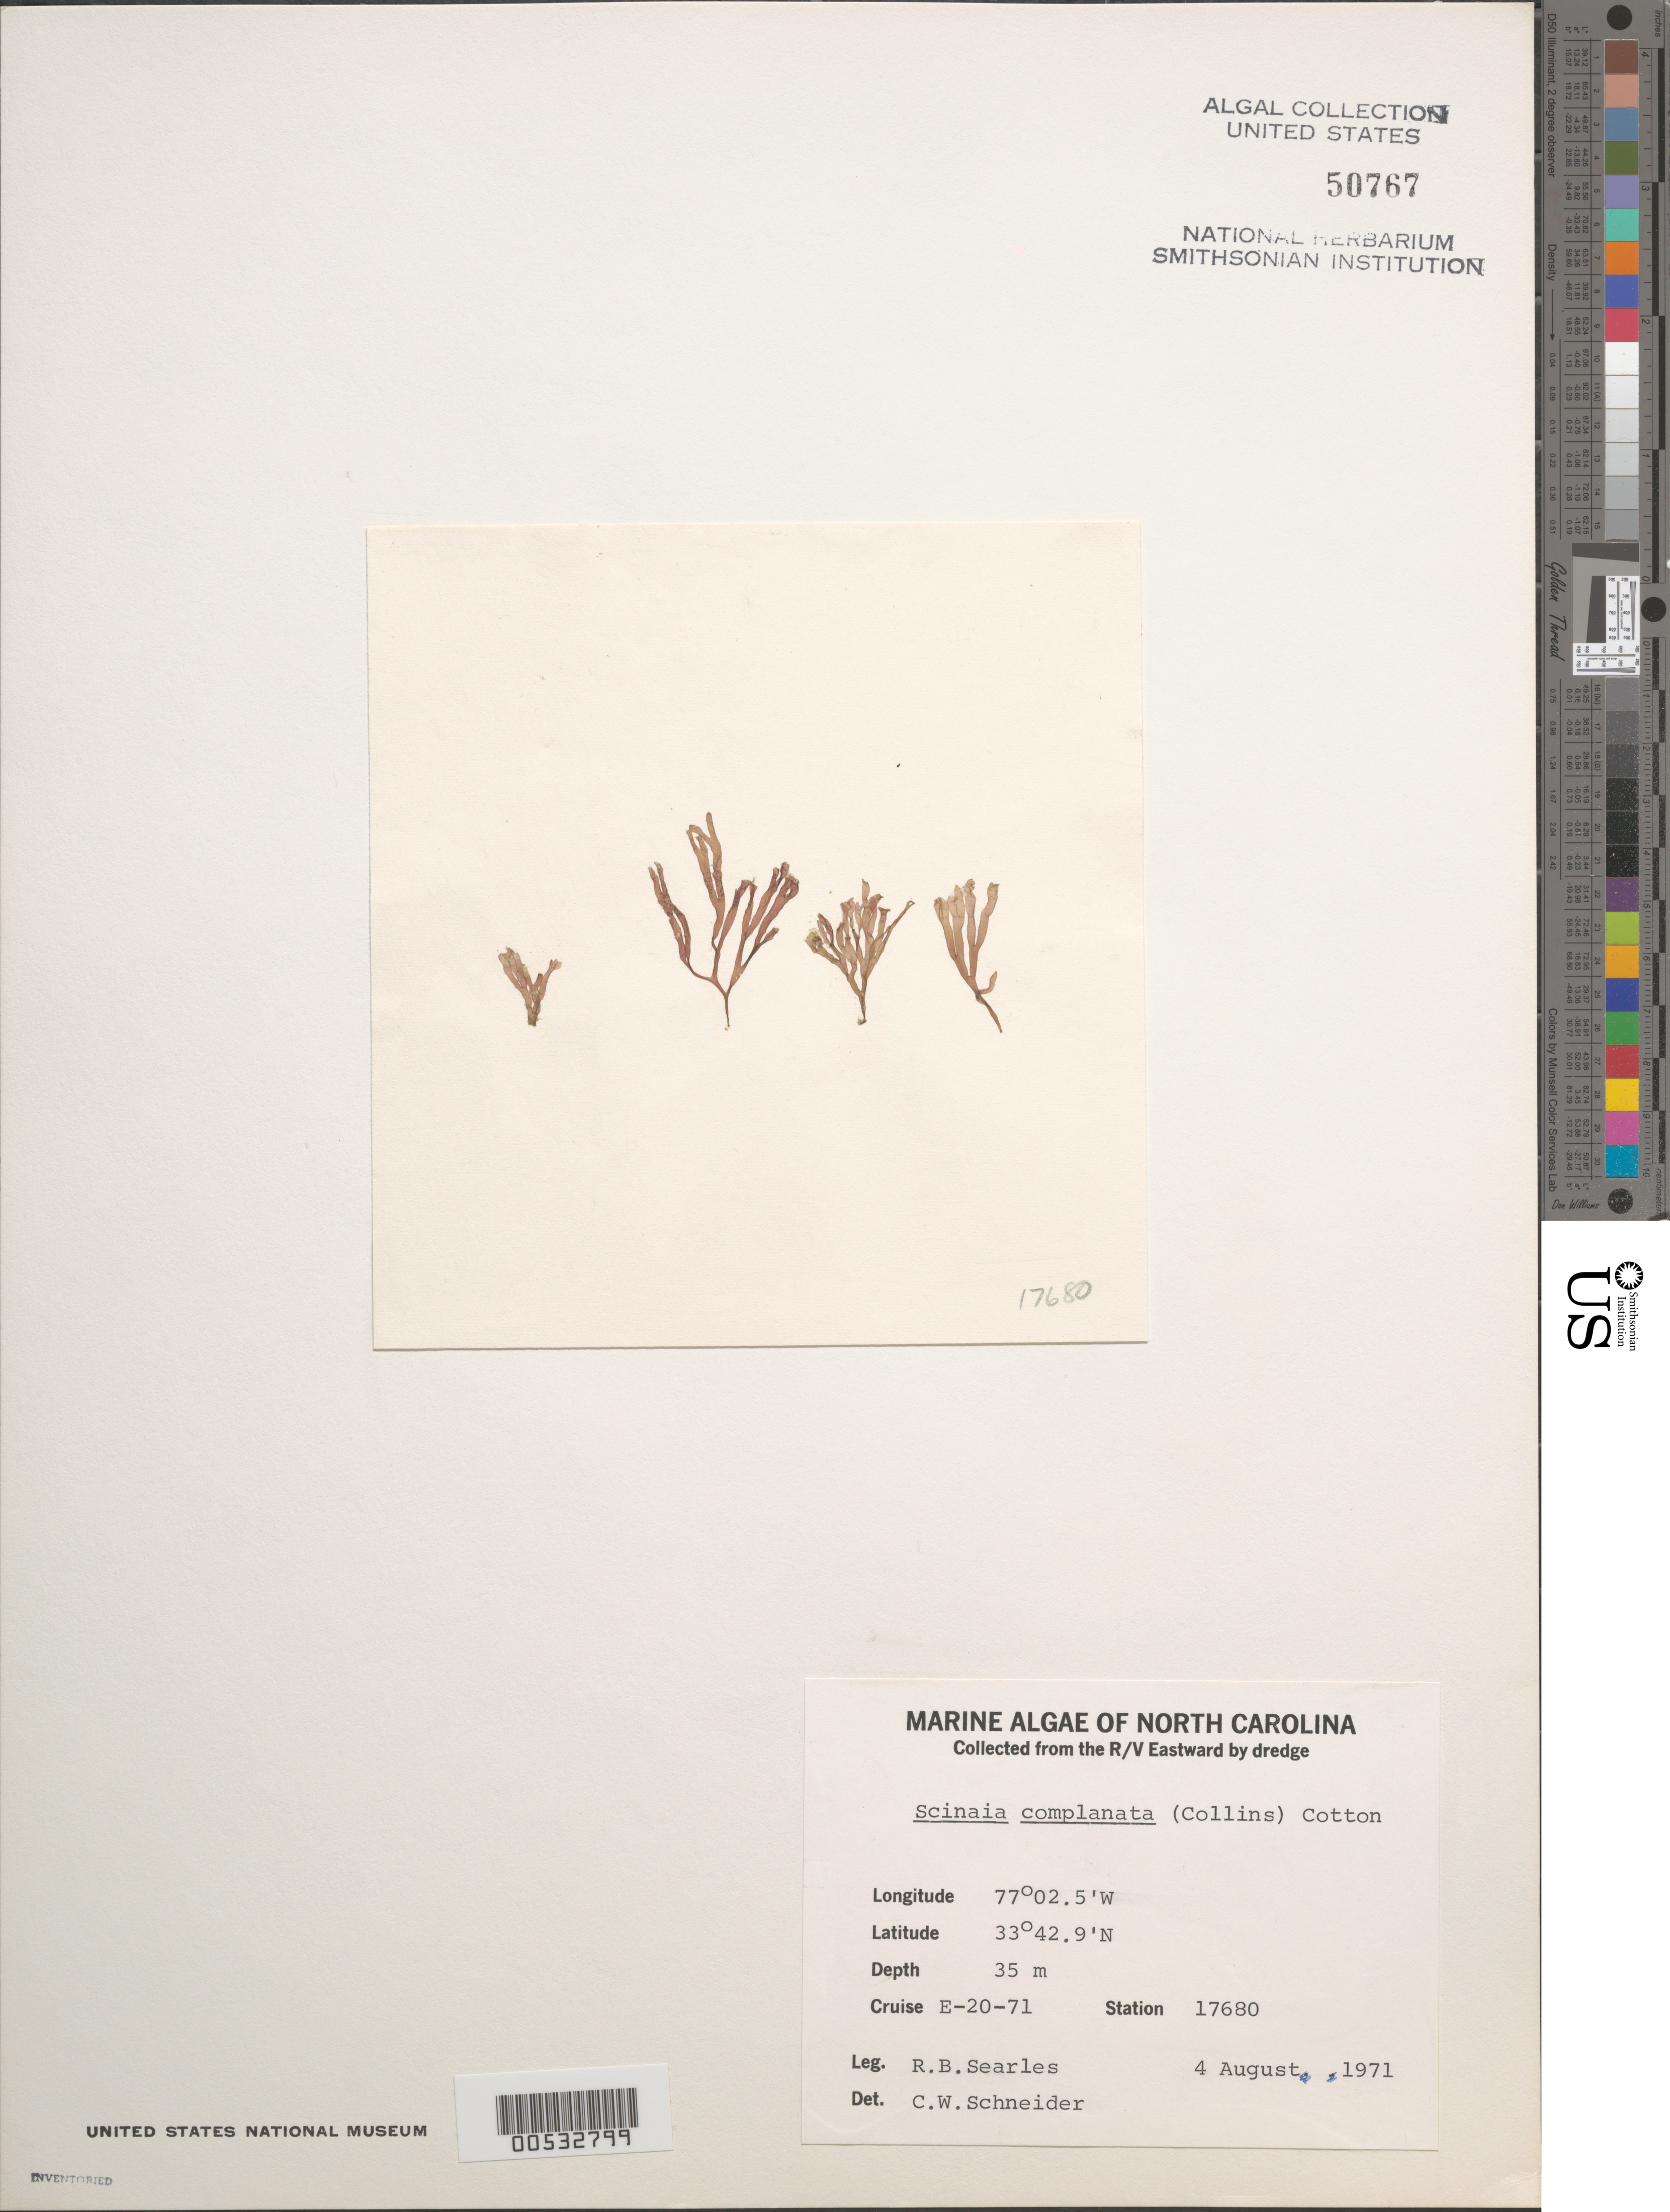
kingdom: Plantae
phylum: Rhodophyta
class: Florideophyceae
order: Nemaliales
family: Scinaiaceae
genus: Scinaia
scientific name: Scinaia complanata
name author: (Collins in Collins et al.) Cotton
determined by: Schneider, C. W.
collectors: R. Searles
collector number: Station 17680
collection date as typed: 04 Aug 1971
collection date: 1971-08-04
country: United States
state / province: North Carolina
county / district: Carteret County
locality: Atlantic Ocean off Cape Fear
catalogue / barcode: US 50767